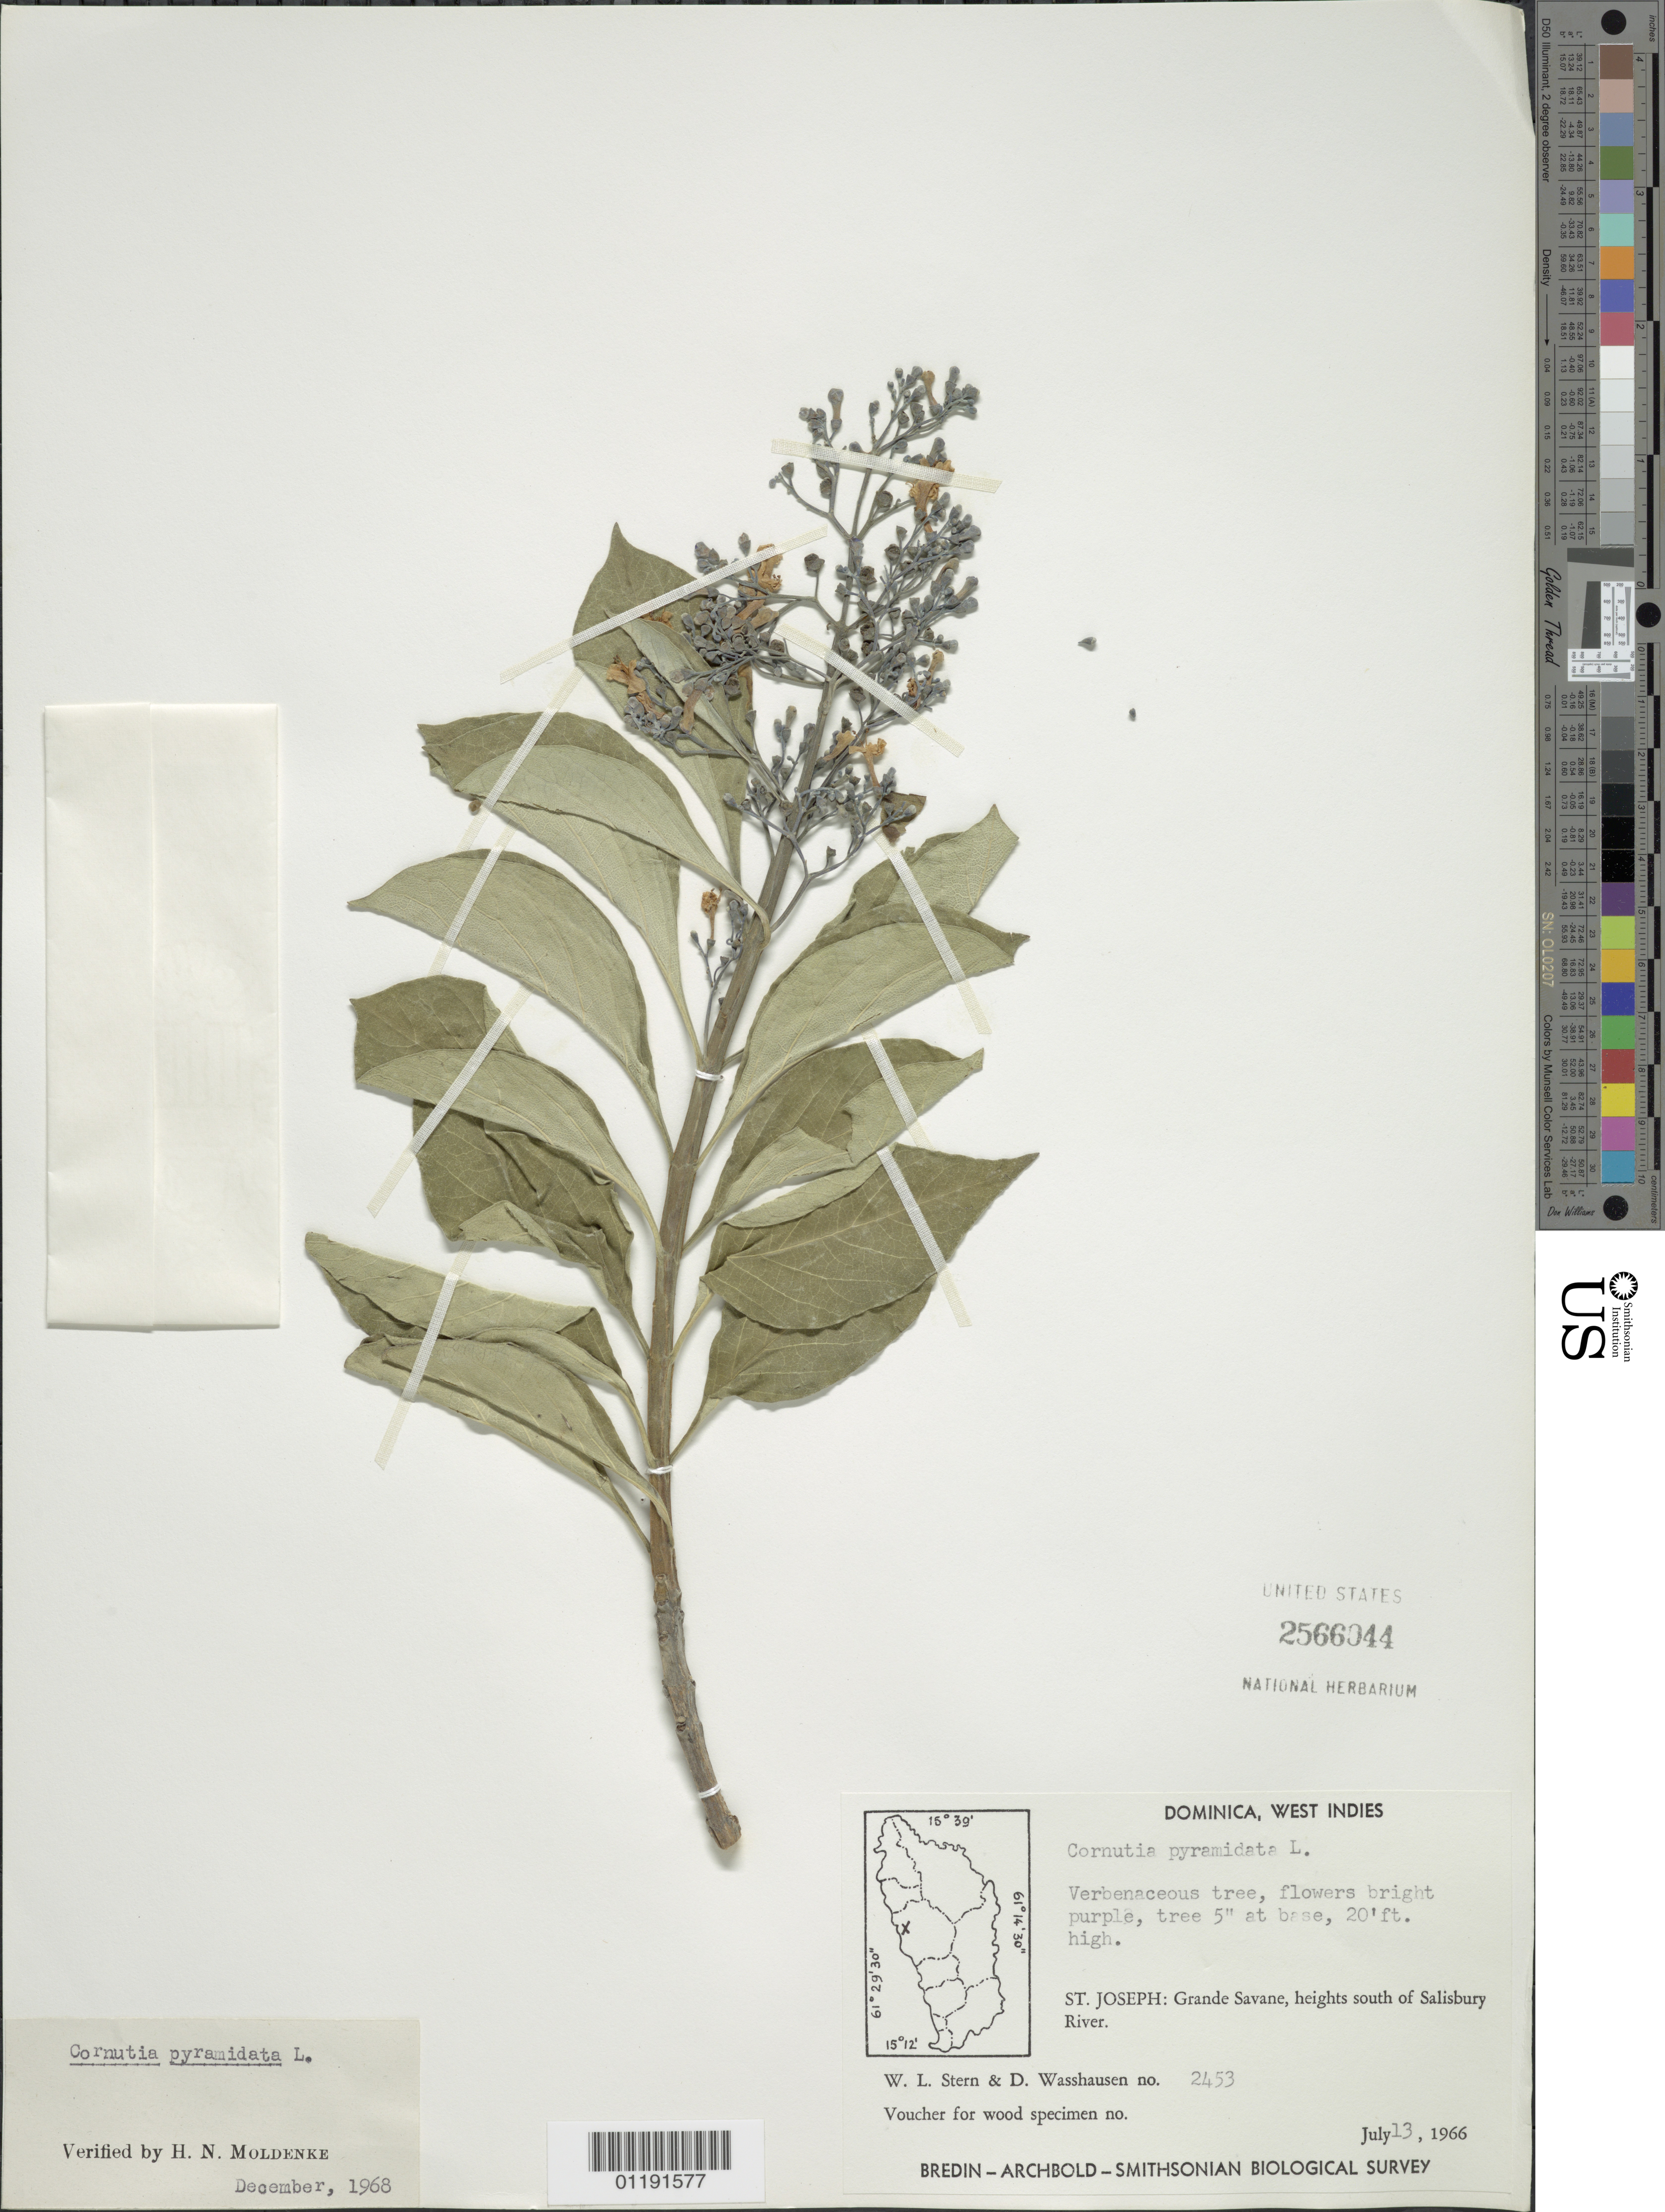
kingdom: Plantae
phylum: Tracheophyta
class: Magnoliopsida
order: Lamiales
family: Lamiaceae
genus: Cornutia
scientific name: Cornutia pyramidata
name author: L.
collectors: W. L. Stern & D. C. Wasshausen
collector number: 2453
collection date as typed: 12 Jul 1966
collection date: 1966-07-12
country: Dominica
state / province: St. Joseph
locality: Grande Savane, heights south of Salisbury River.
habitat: Heights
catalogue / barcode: US 2566044